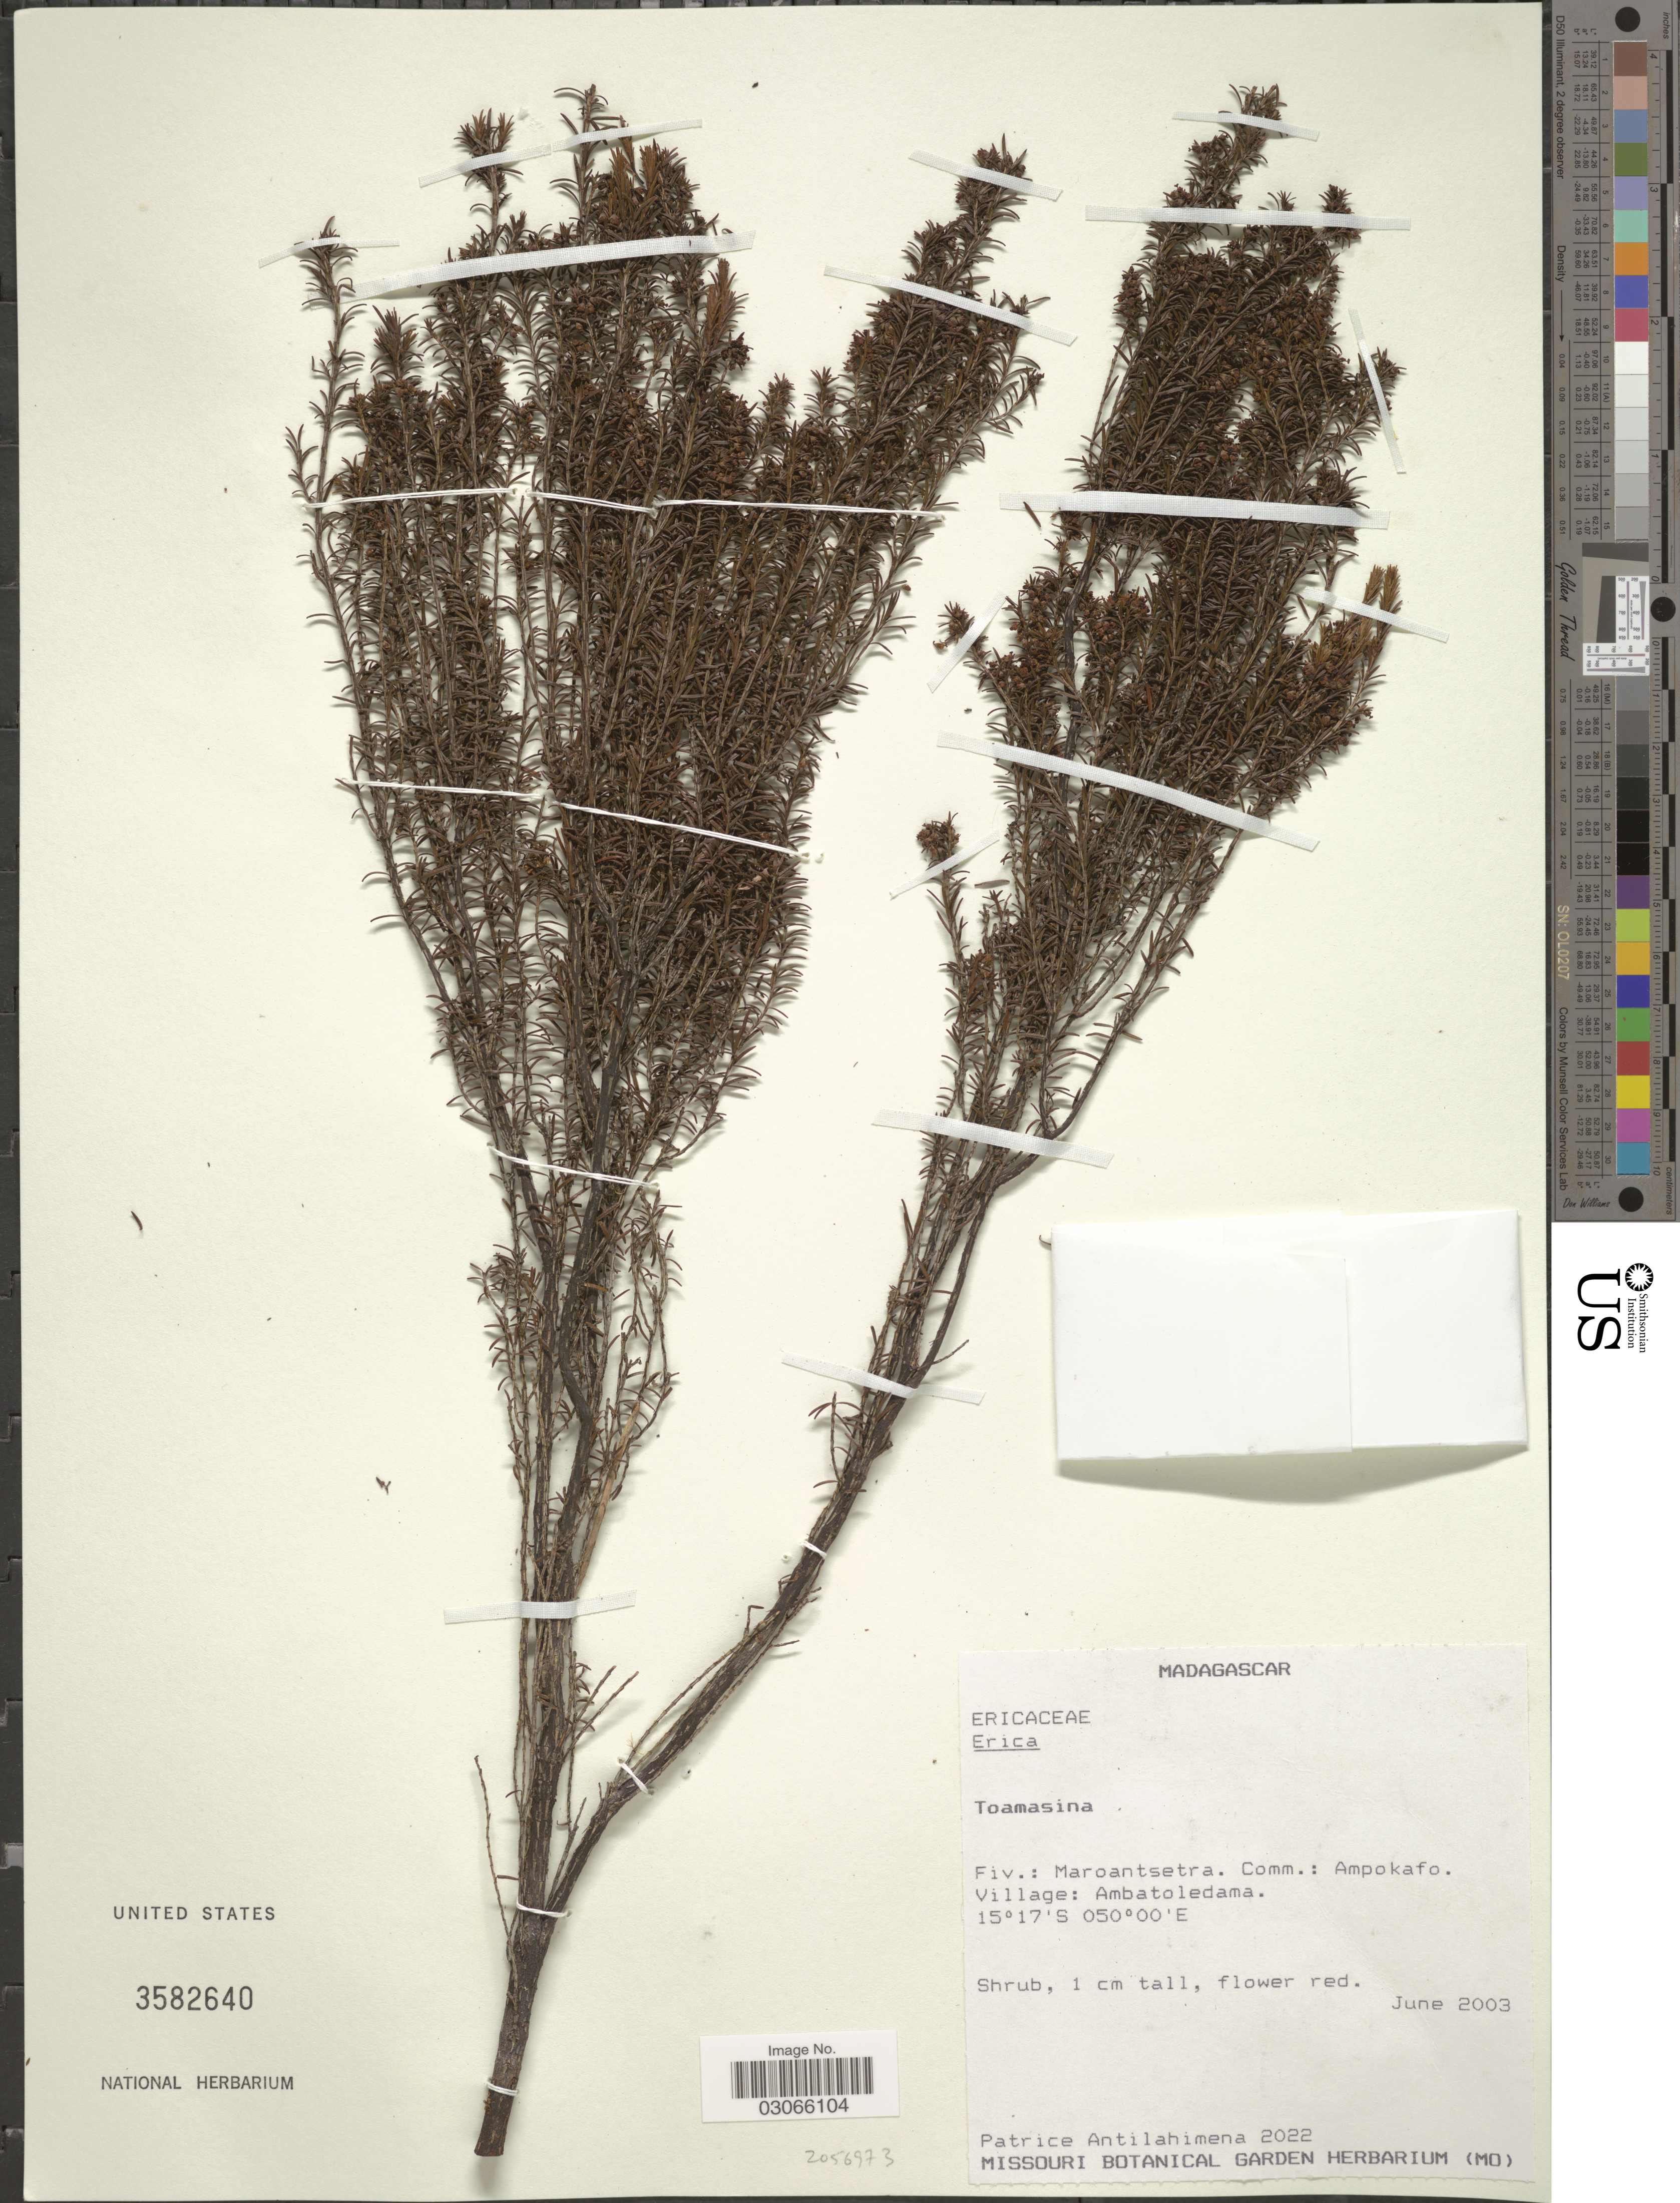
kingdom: Plantae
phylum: Tracheophyta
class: Magnoliopsida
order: Ericales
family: Ericaceae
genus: Erica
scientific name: Erica sp.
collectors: P. Antilahimena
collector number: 2022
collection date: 2003-06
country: Madagascar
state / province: Analanjirofo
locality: Fiv.: Maroantsetra. Comm.: Ampokafo. Village: Ambatoledama.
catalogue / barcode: US 3582640